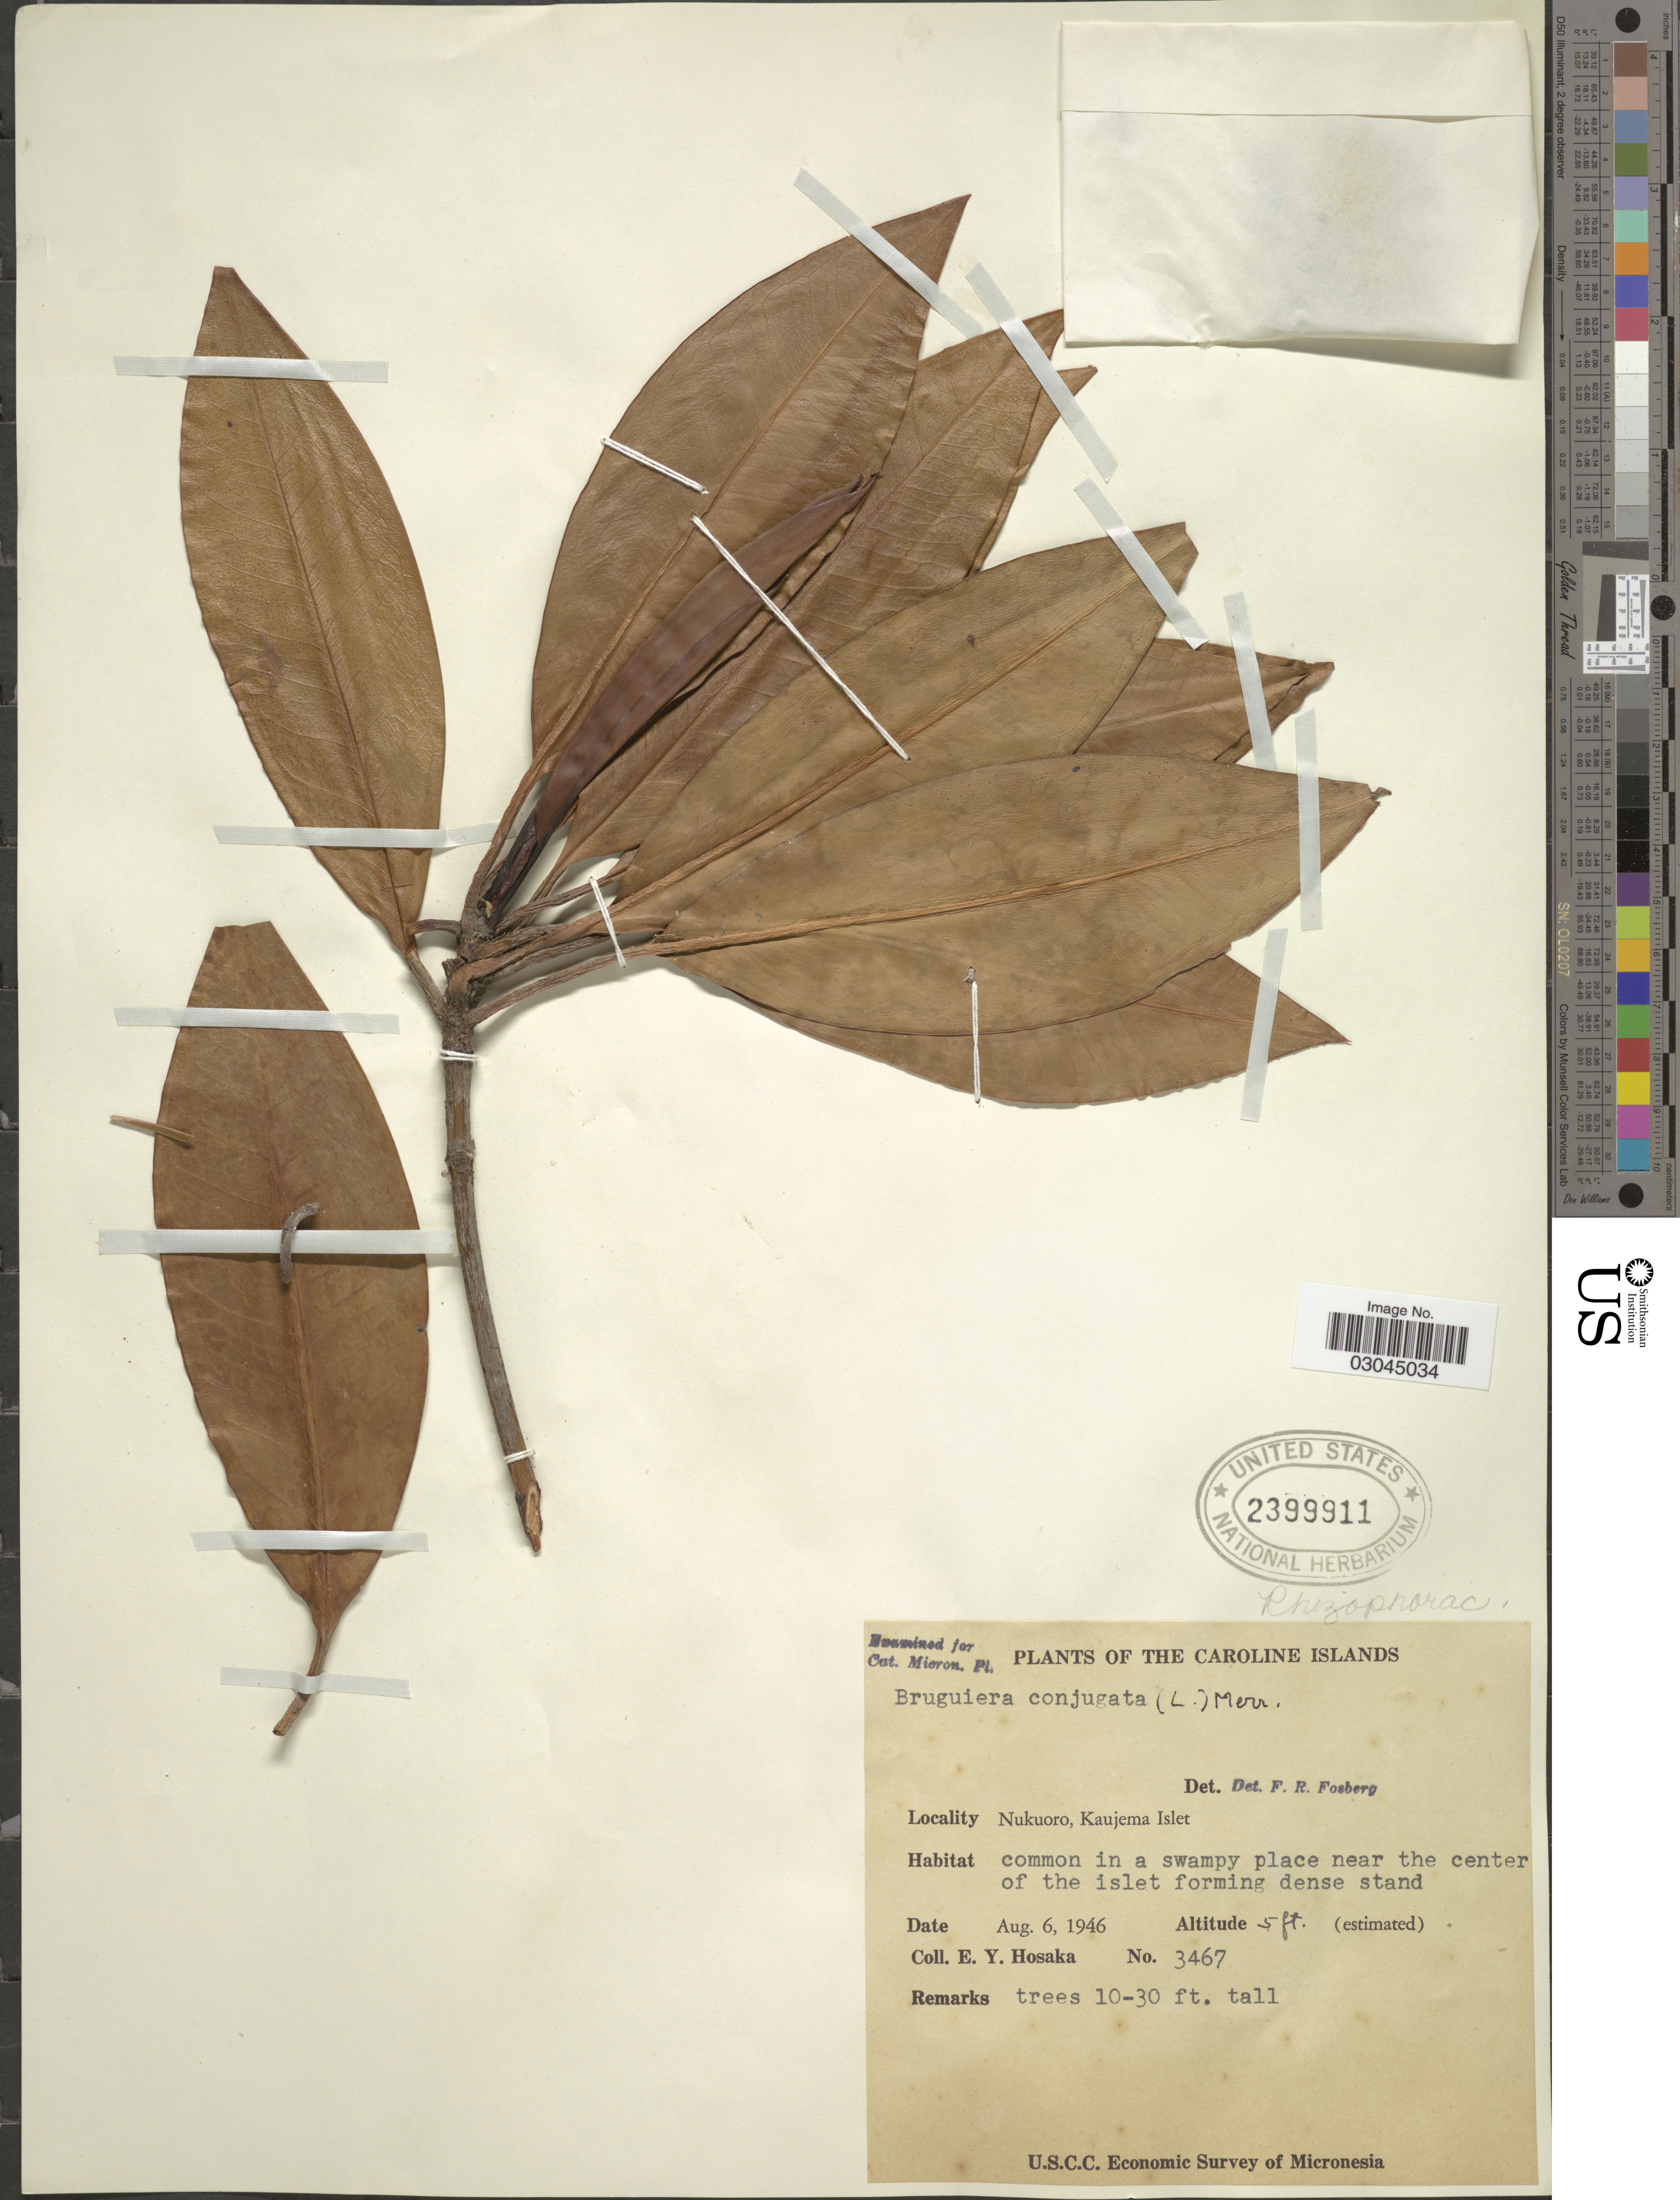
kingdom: Plantae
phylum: Tracheophyta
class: Magnoliopsida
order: Malpighiales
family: Rhizophoraceae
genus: Bruguiera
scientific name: Bruguiera gymnorhiza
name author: (L.) Savigny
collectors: E. Y. Hosaka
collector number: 3467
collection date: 1946-08-06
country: Micronesia, Federated States of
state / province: Pohnpei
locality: The Caroline Islands, Nukuoro, Kaujema Islet.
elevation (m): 2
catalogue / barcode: US 2399911